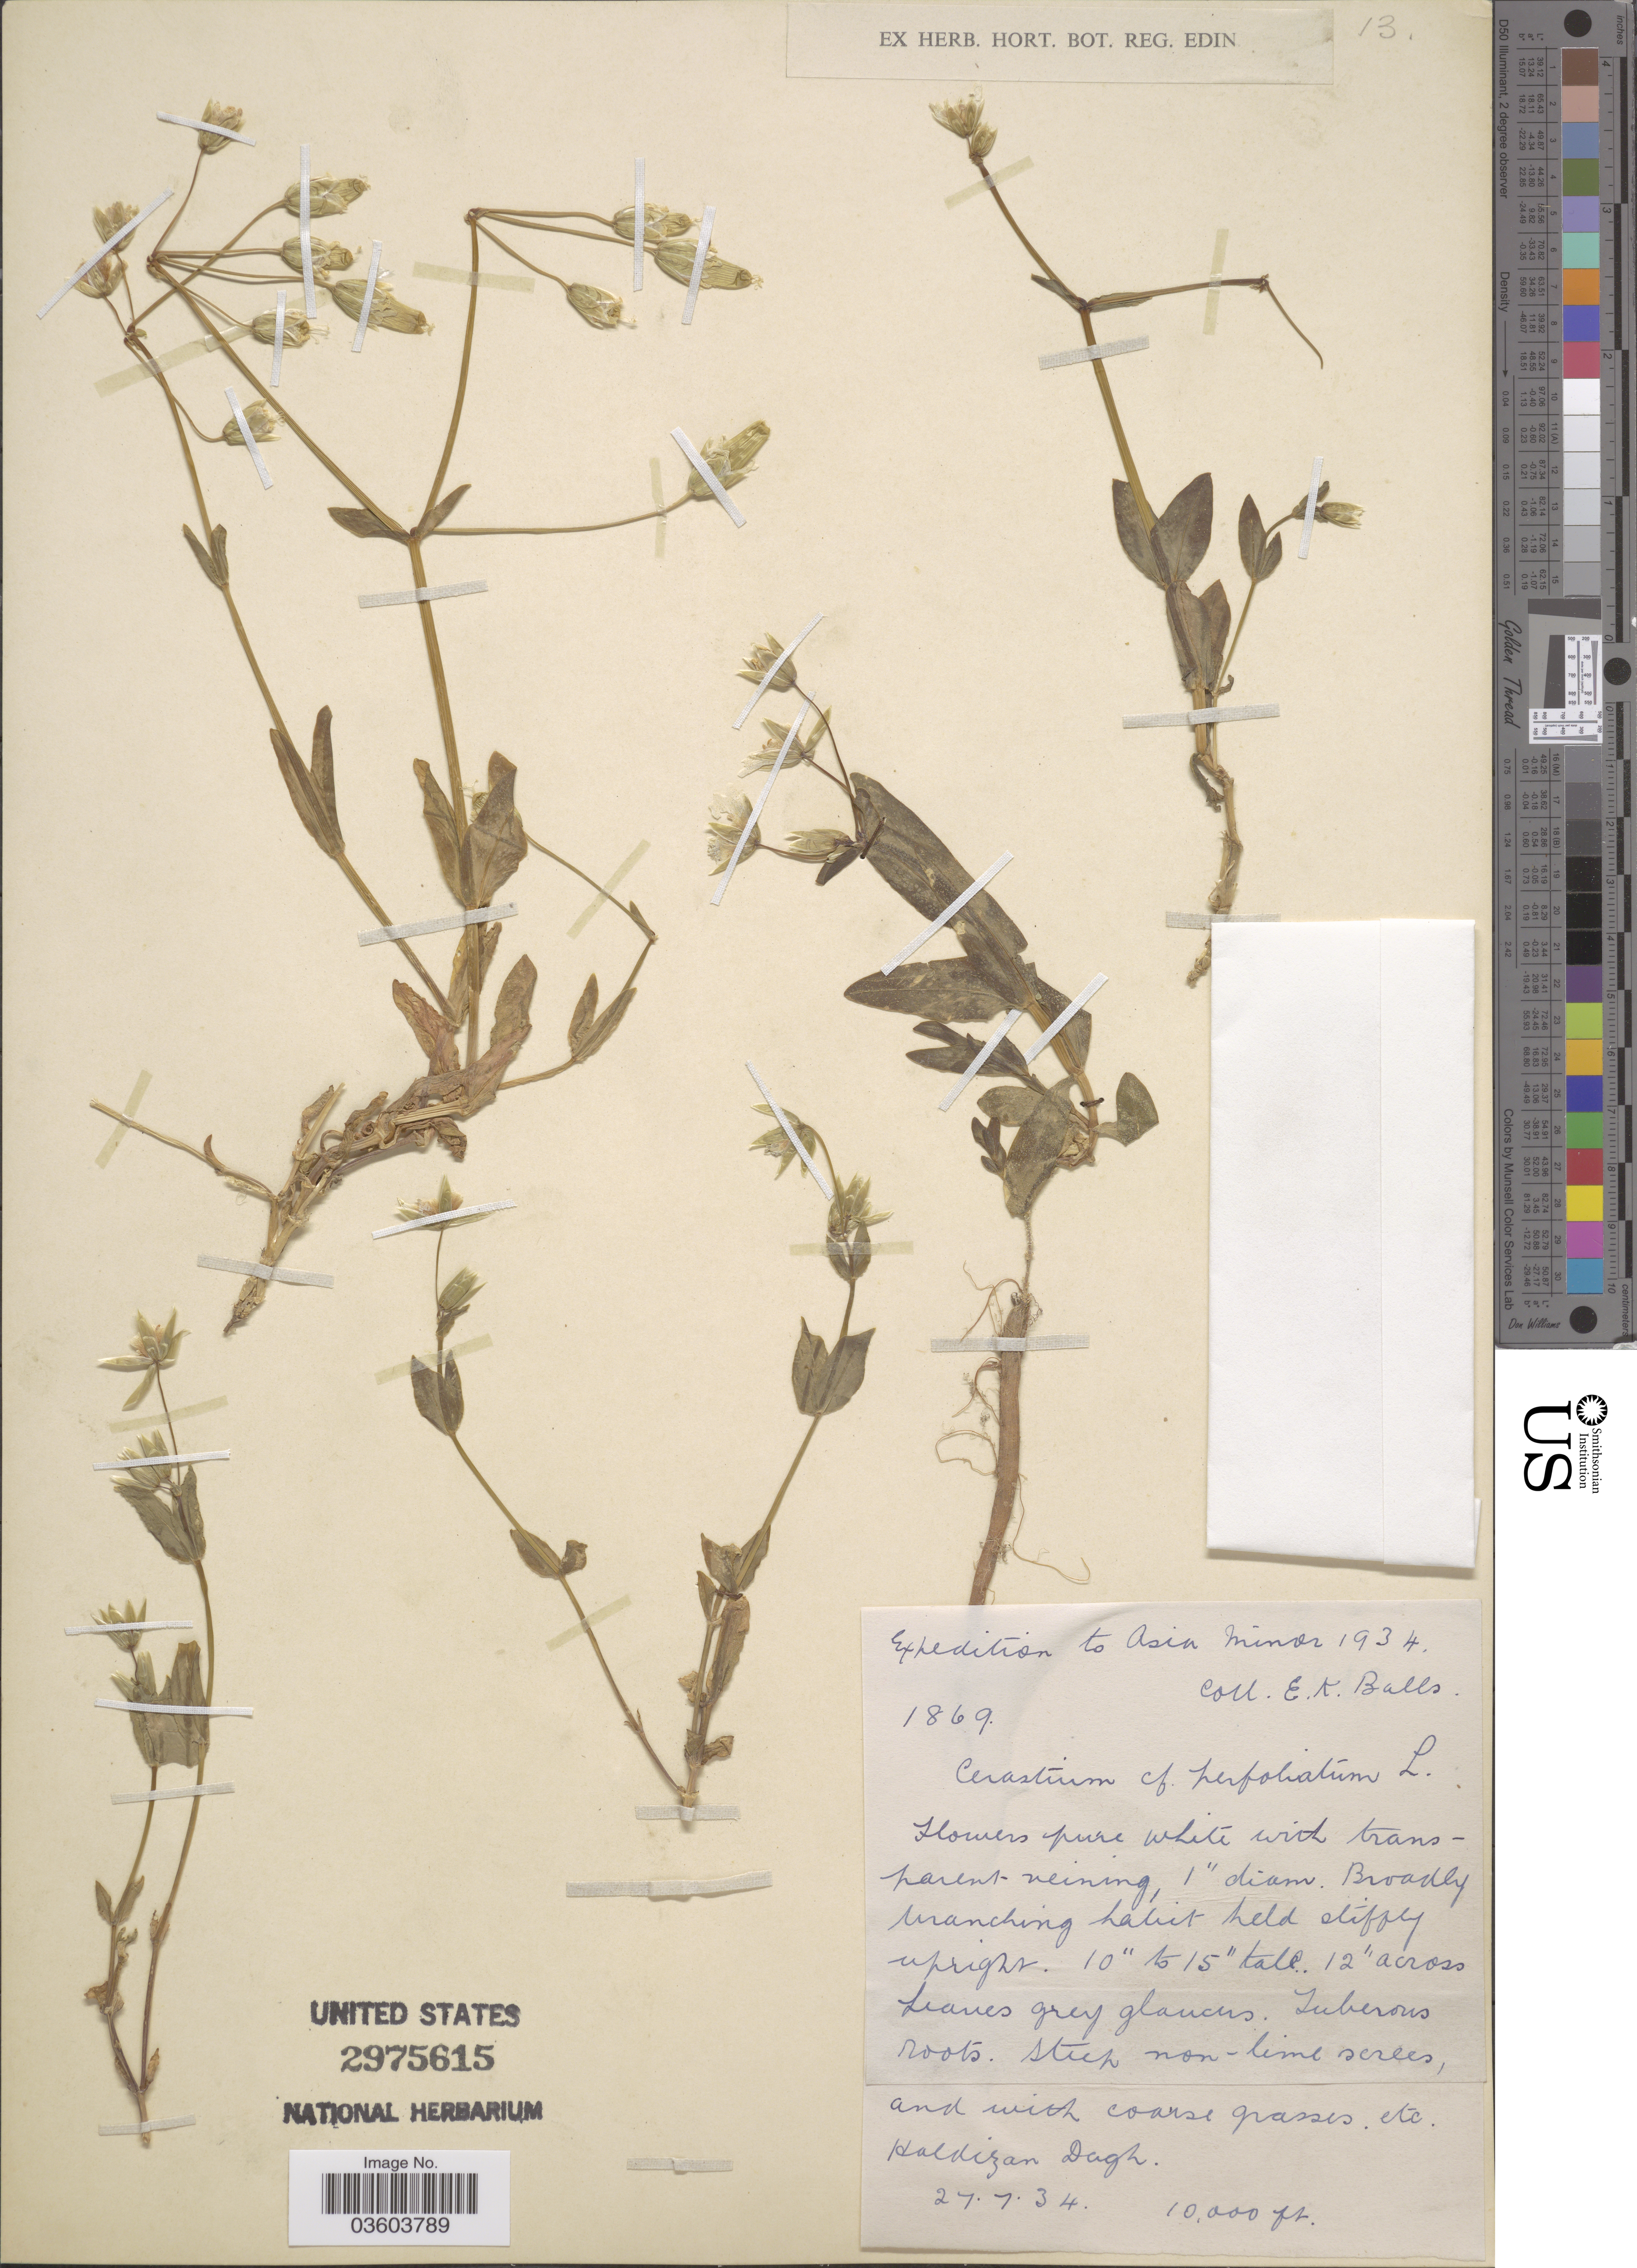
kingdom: Plantae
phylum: Tracheophyta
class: Magnoliopsida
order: Caryophyllales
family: Caryophyllaceae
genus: Cerastium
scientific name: Cerastium perfoliatum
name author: L.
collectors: E. K. Balls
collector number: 1869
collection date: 1934-07-27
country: Turkey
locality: Asia Minor. Haldizan Dagh.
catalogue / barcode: US 2975615